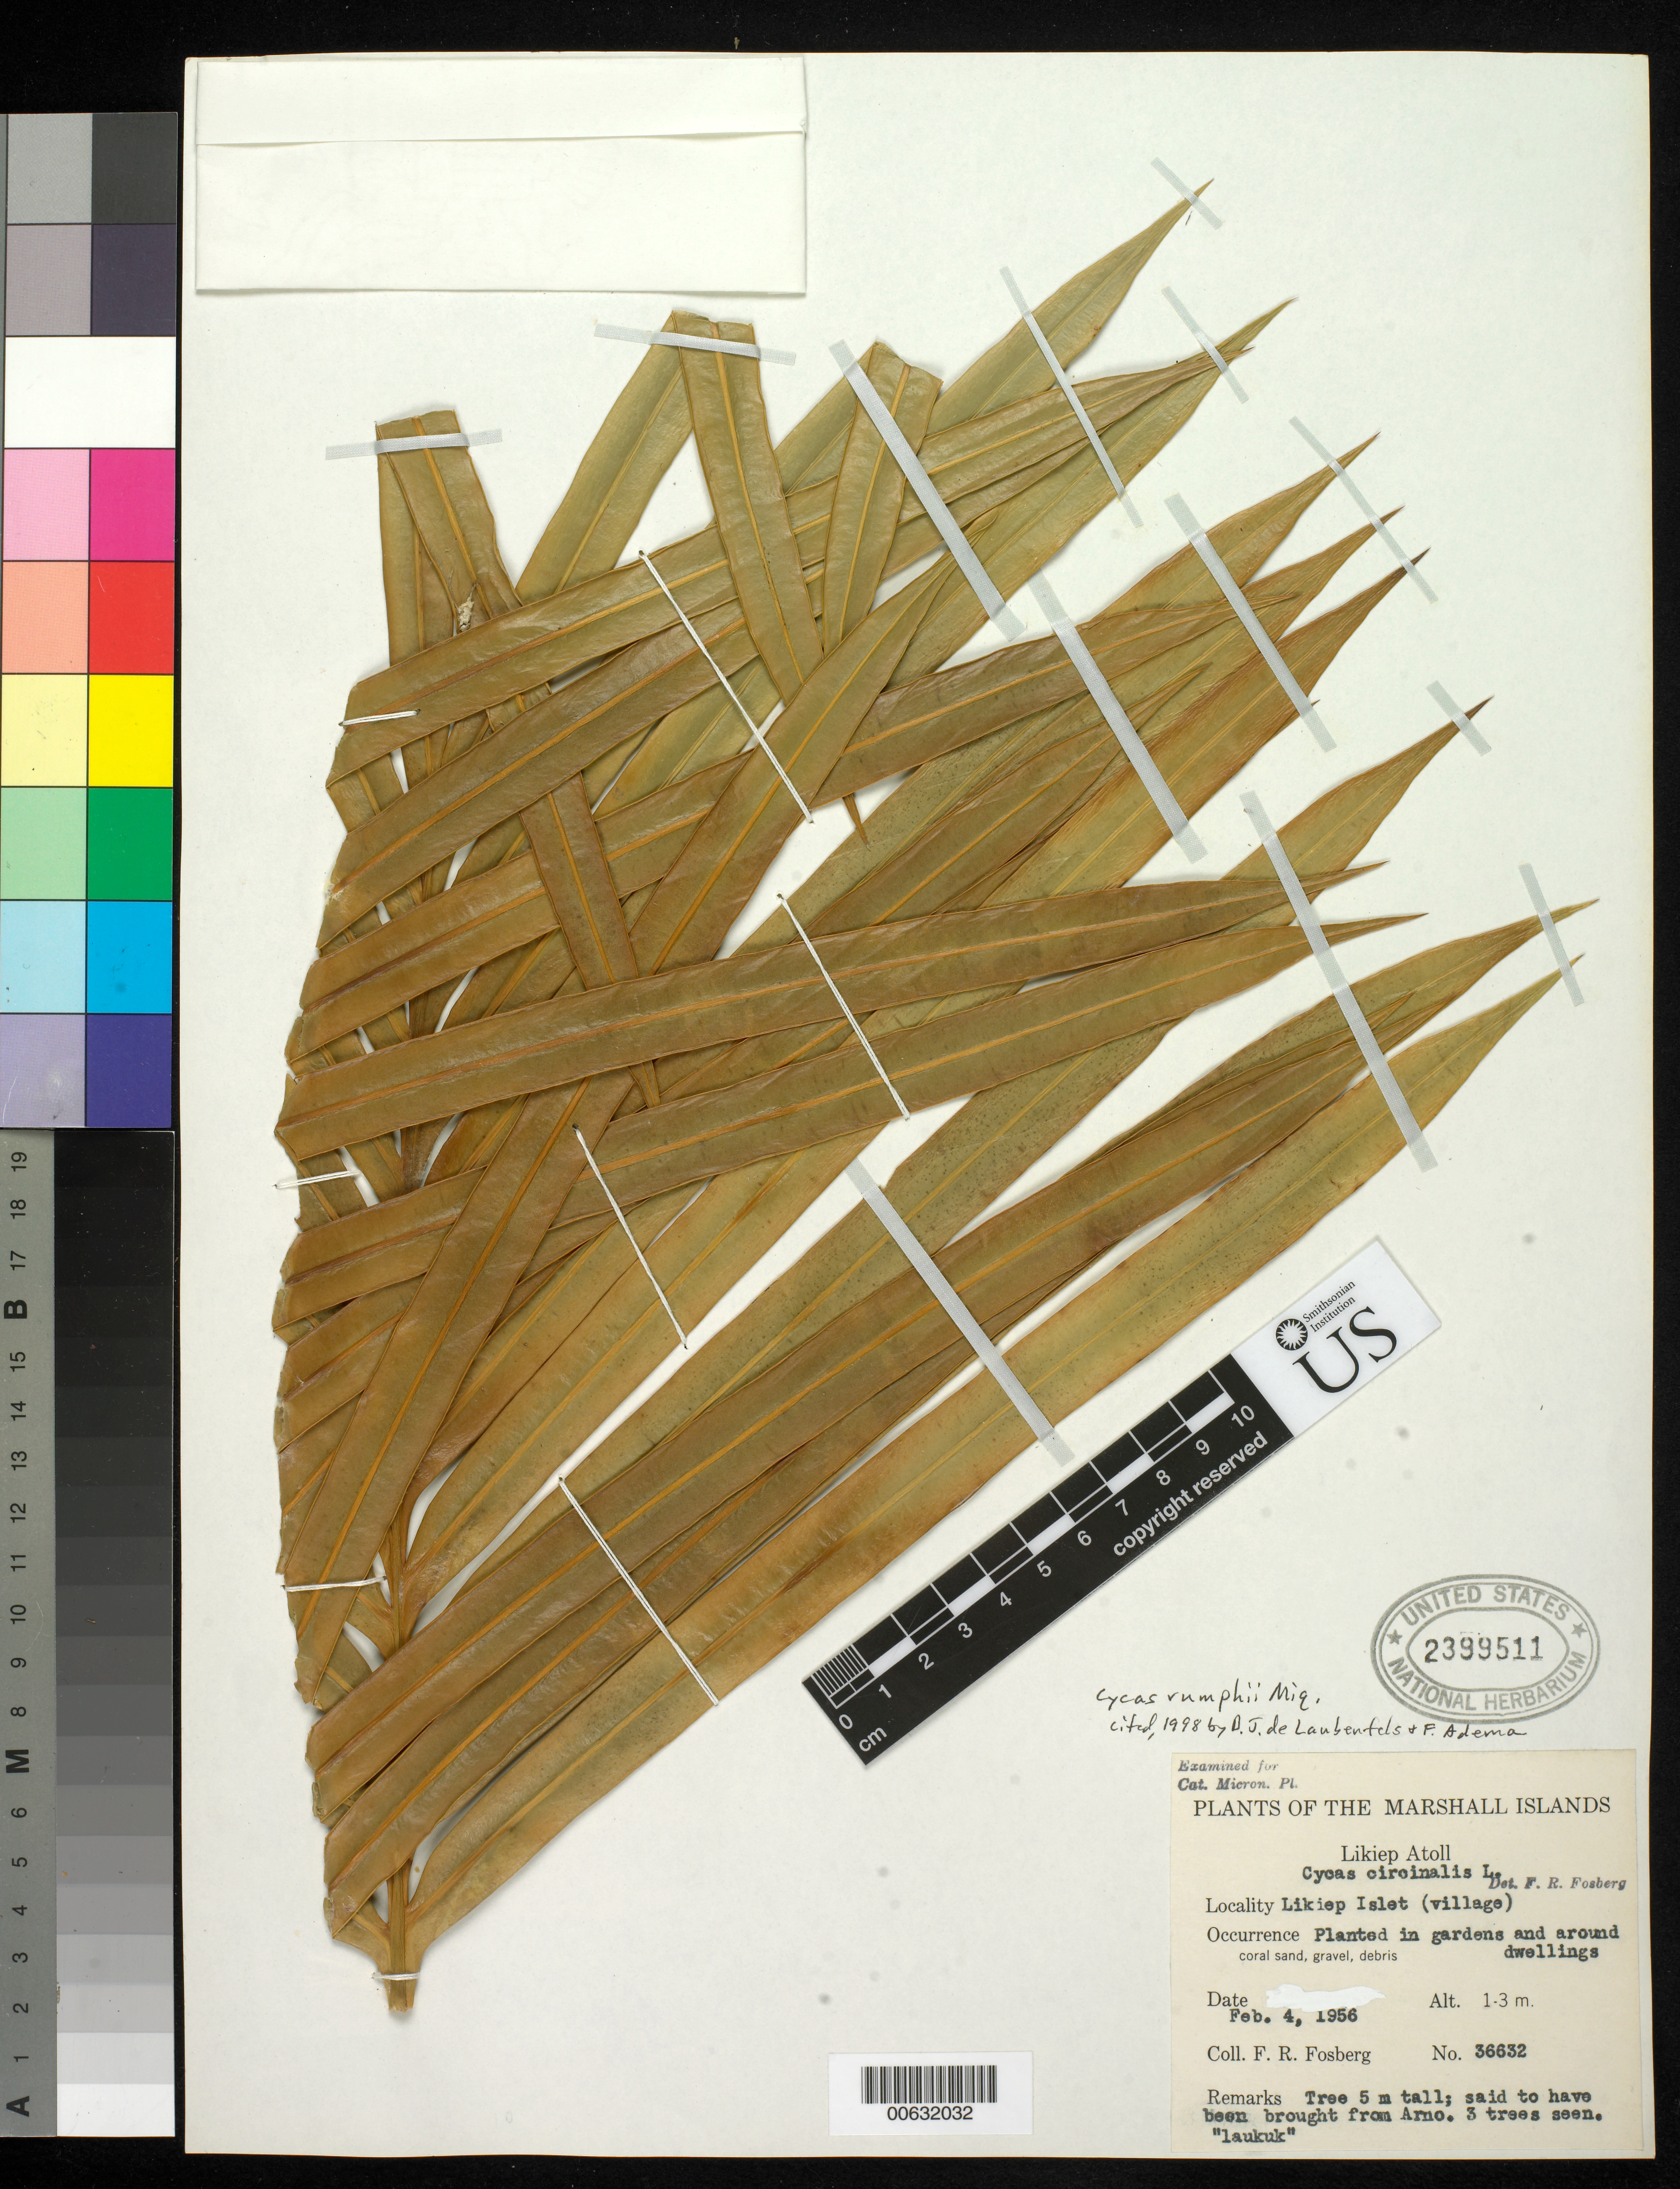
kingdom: Plantae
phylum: Tracheophyta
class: Cycadopsida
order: Cycadales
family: Cycadaceae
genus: Cycas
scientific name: Cycas rumphii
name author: Miq.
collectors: F. R. Fosberg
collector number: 36632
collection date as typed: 04 Feb 1956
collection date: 1956-02-04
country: Marshall Islands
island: Likiep Island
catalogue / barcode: US 2399511